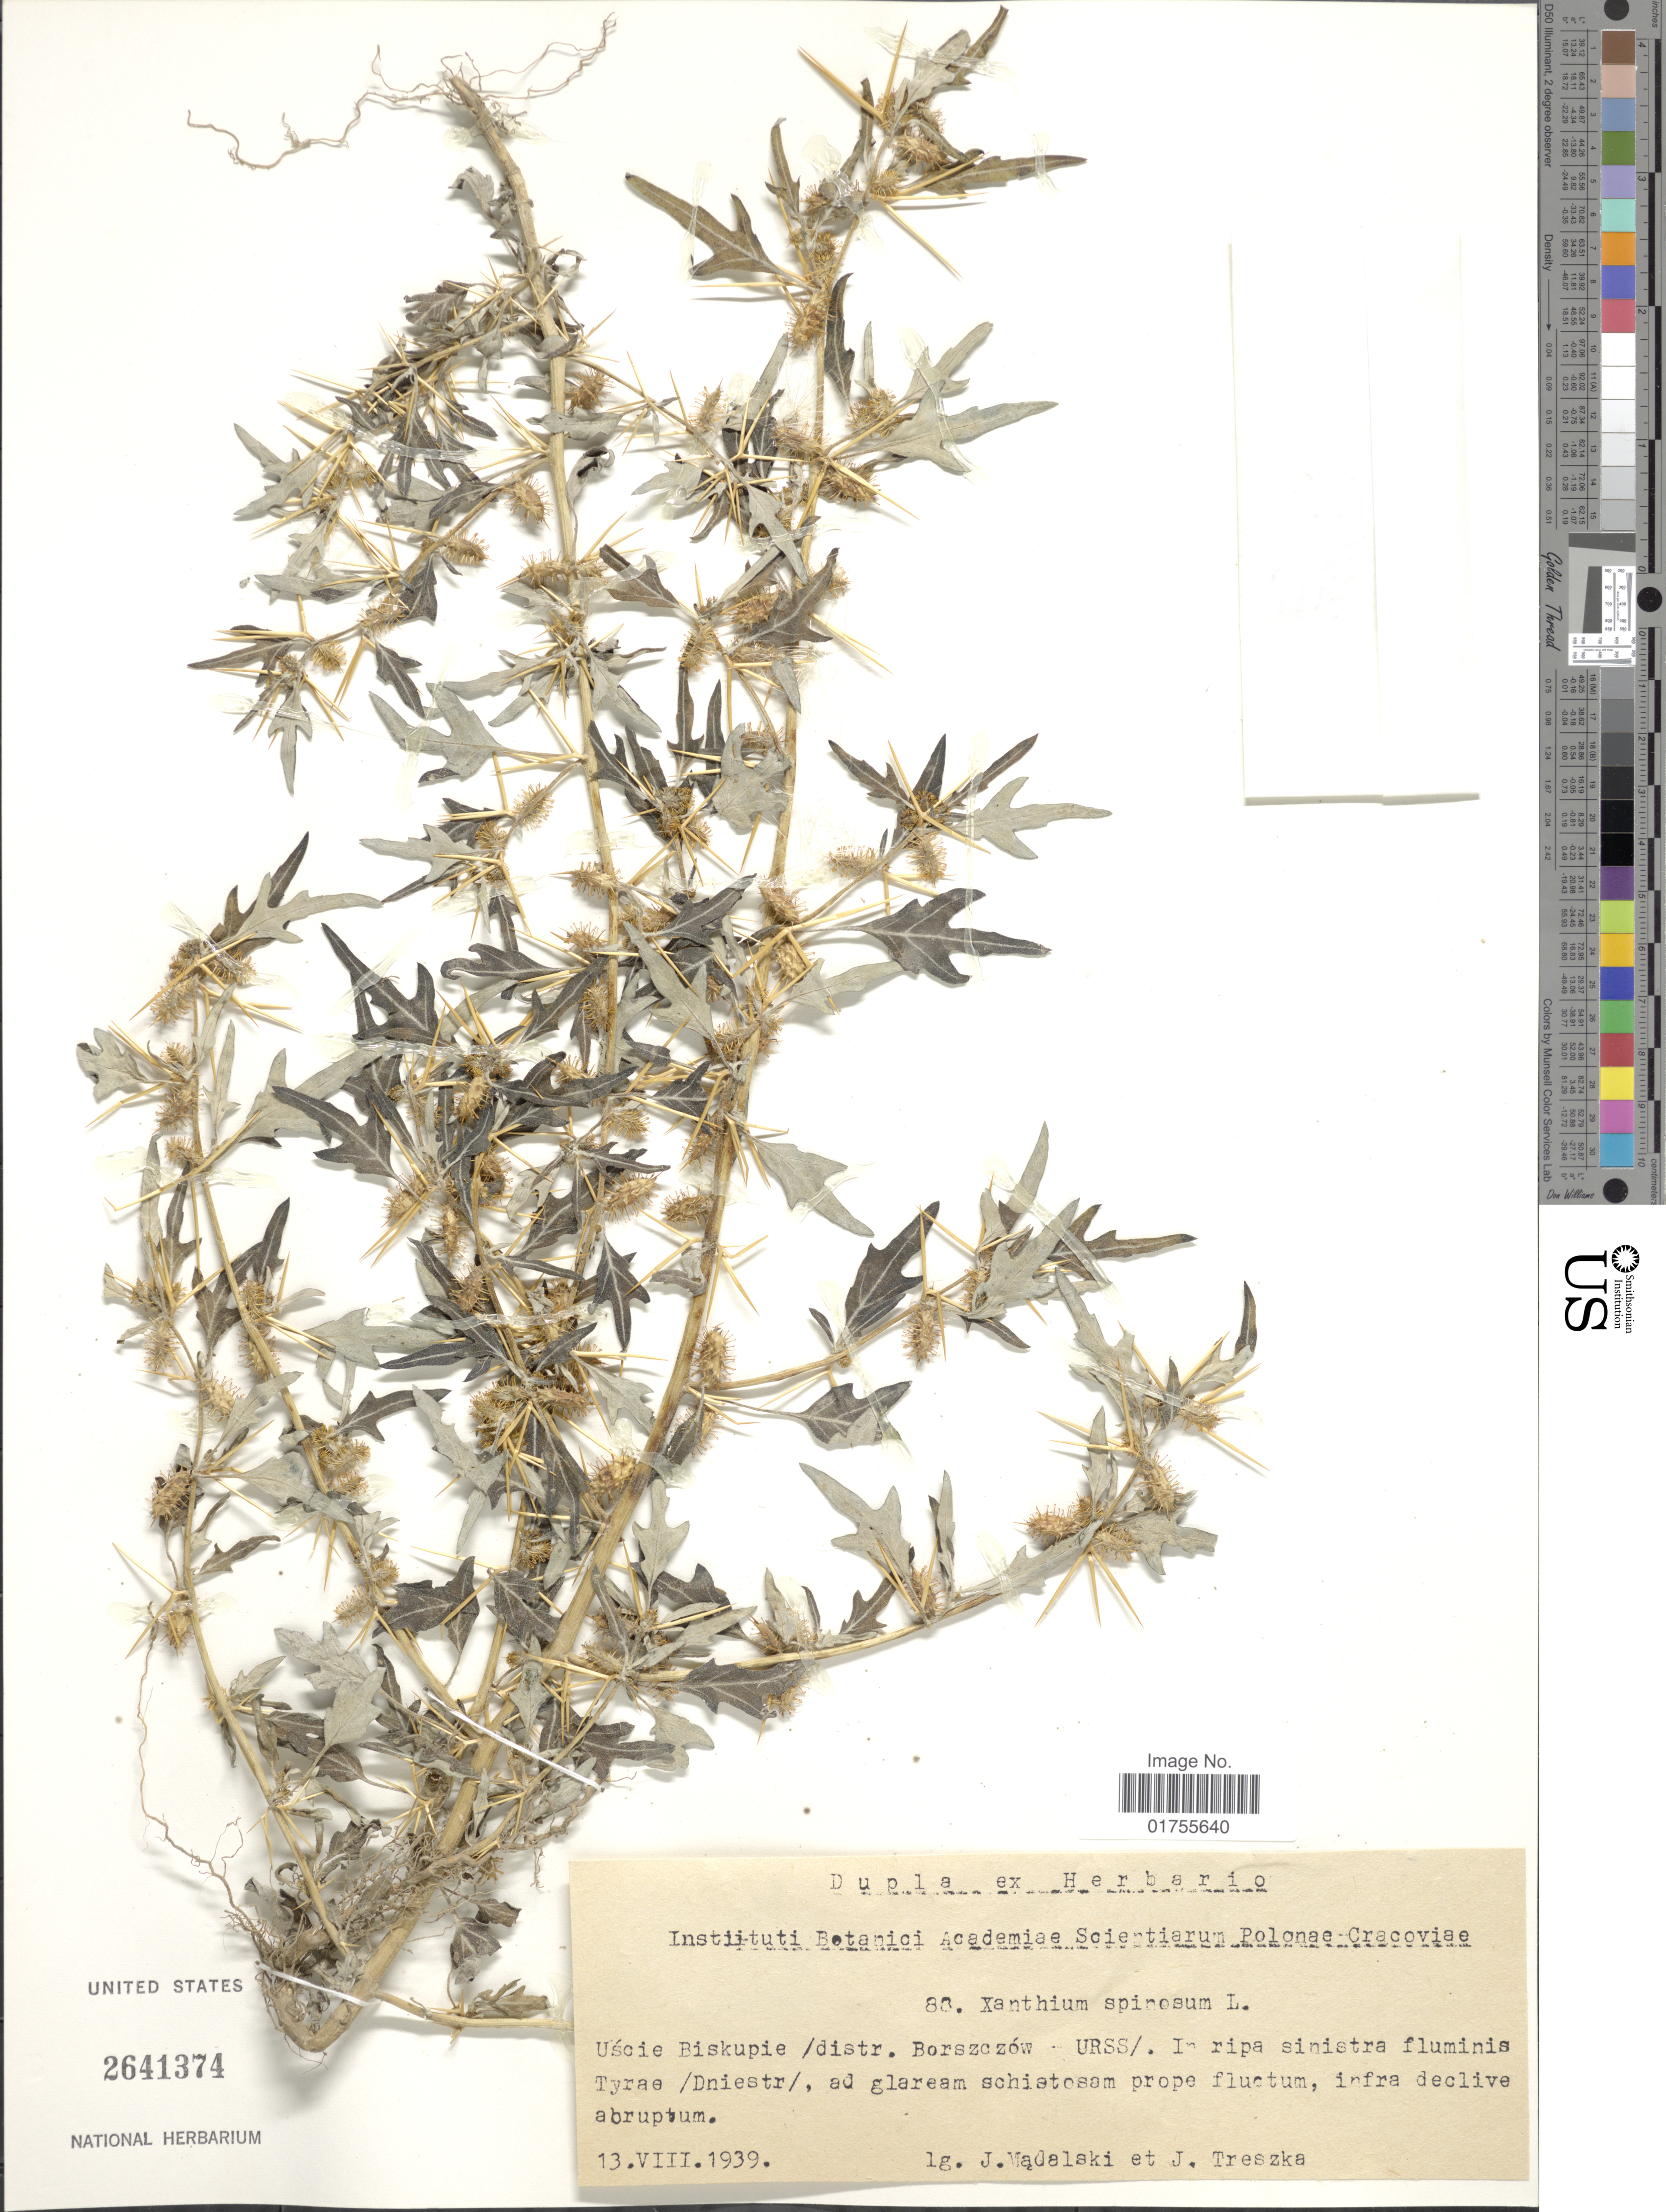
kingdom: Plantae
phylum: Tracheophyta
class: Magnoliopsida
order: Asterales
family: Asteraceae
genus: Xanthium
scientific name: Xanthium spinosum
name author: L.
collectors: J. Madalski & J. Treszka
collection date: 1939-08-13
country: Ukraine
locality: Uscie Biskupie/Distr. Borszczow- URSS/ in ripa sinistra fluminis Tyrae/Dniestr/, ad glaream schietosam prope fluctum, infra declive abruptum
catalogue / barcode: US 2641374